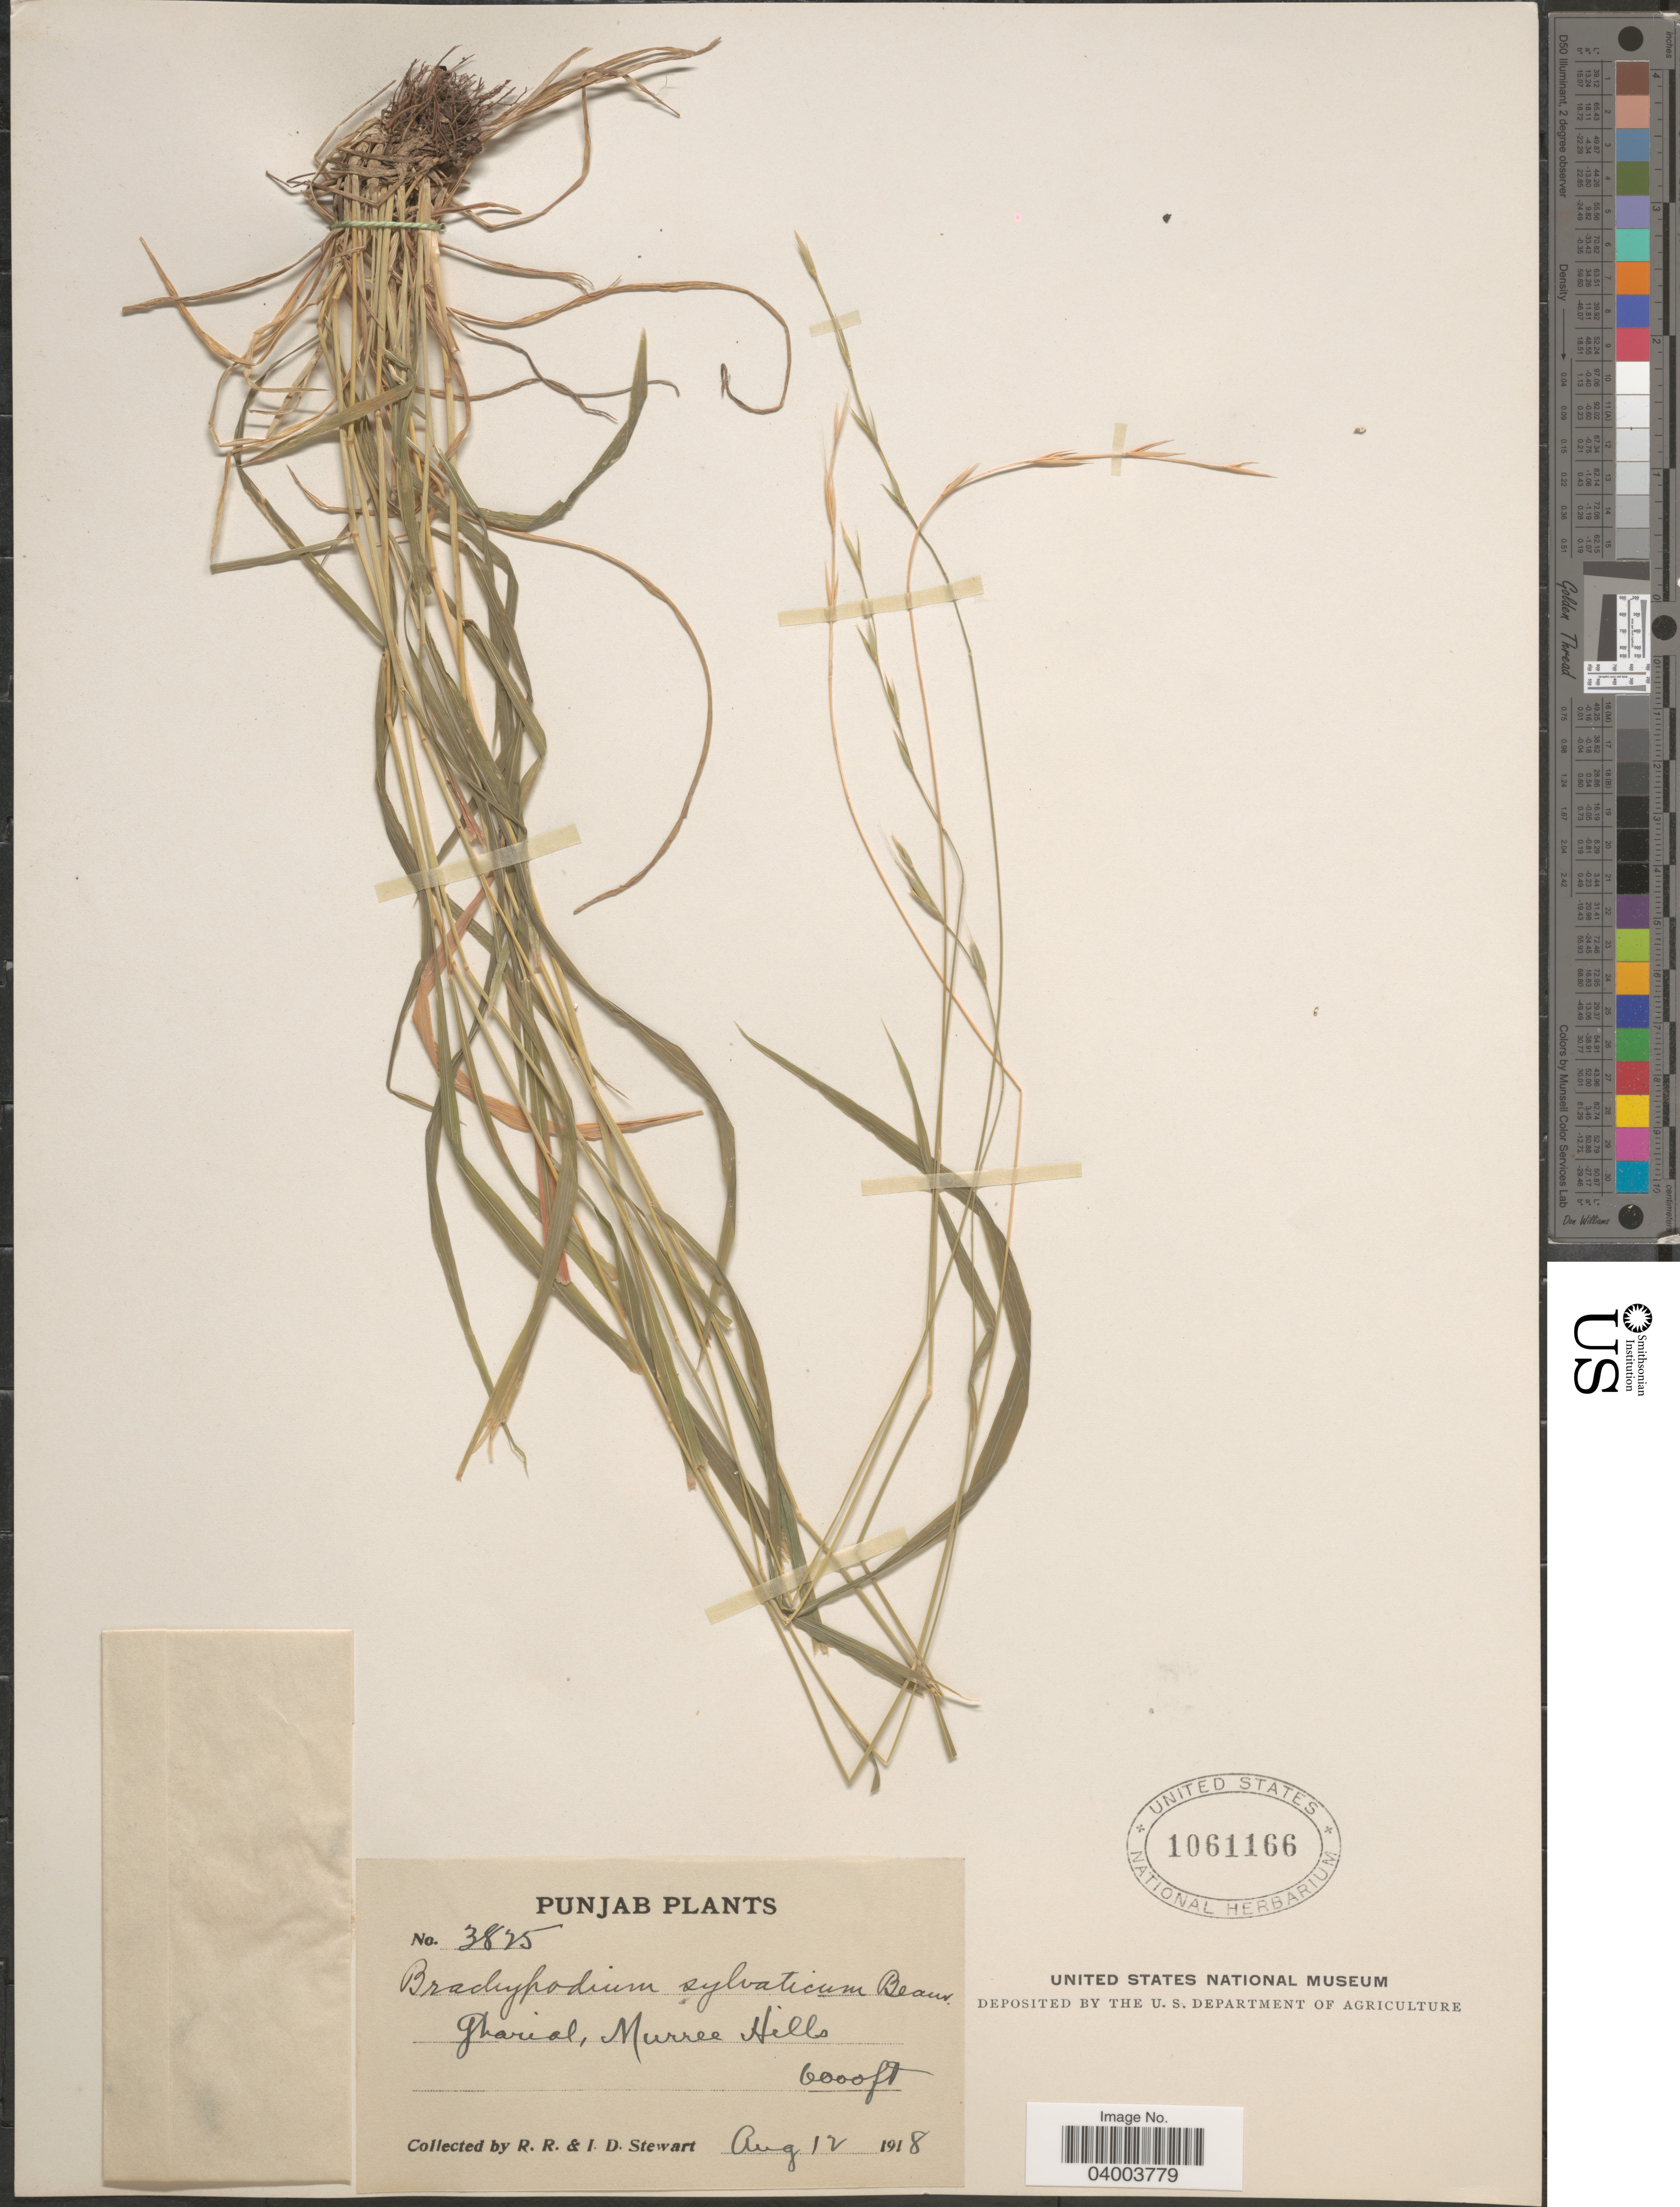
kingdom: Plantae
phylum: Tracheophyta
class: Liliopsida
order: Poales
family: Poaceae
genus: Brachypodium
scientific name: Brachypodium sylvaticum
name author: (Huds.) P. Beauv.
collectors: R. Stewart & I. Stewart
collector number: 3825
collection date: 1918-08-12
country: Pakistan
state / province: Punjab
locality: Punjab. Gharial, Murree Hills.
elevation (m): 1829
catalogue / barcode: US 1061166